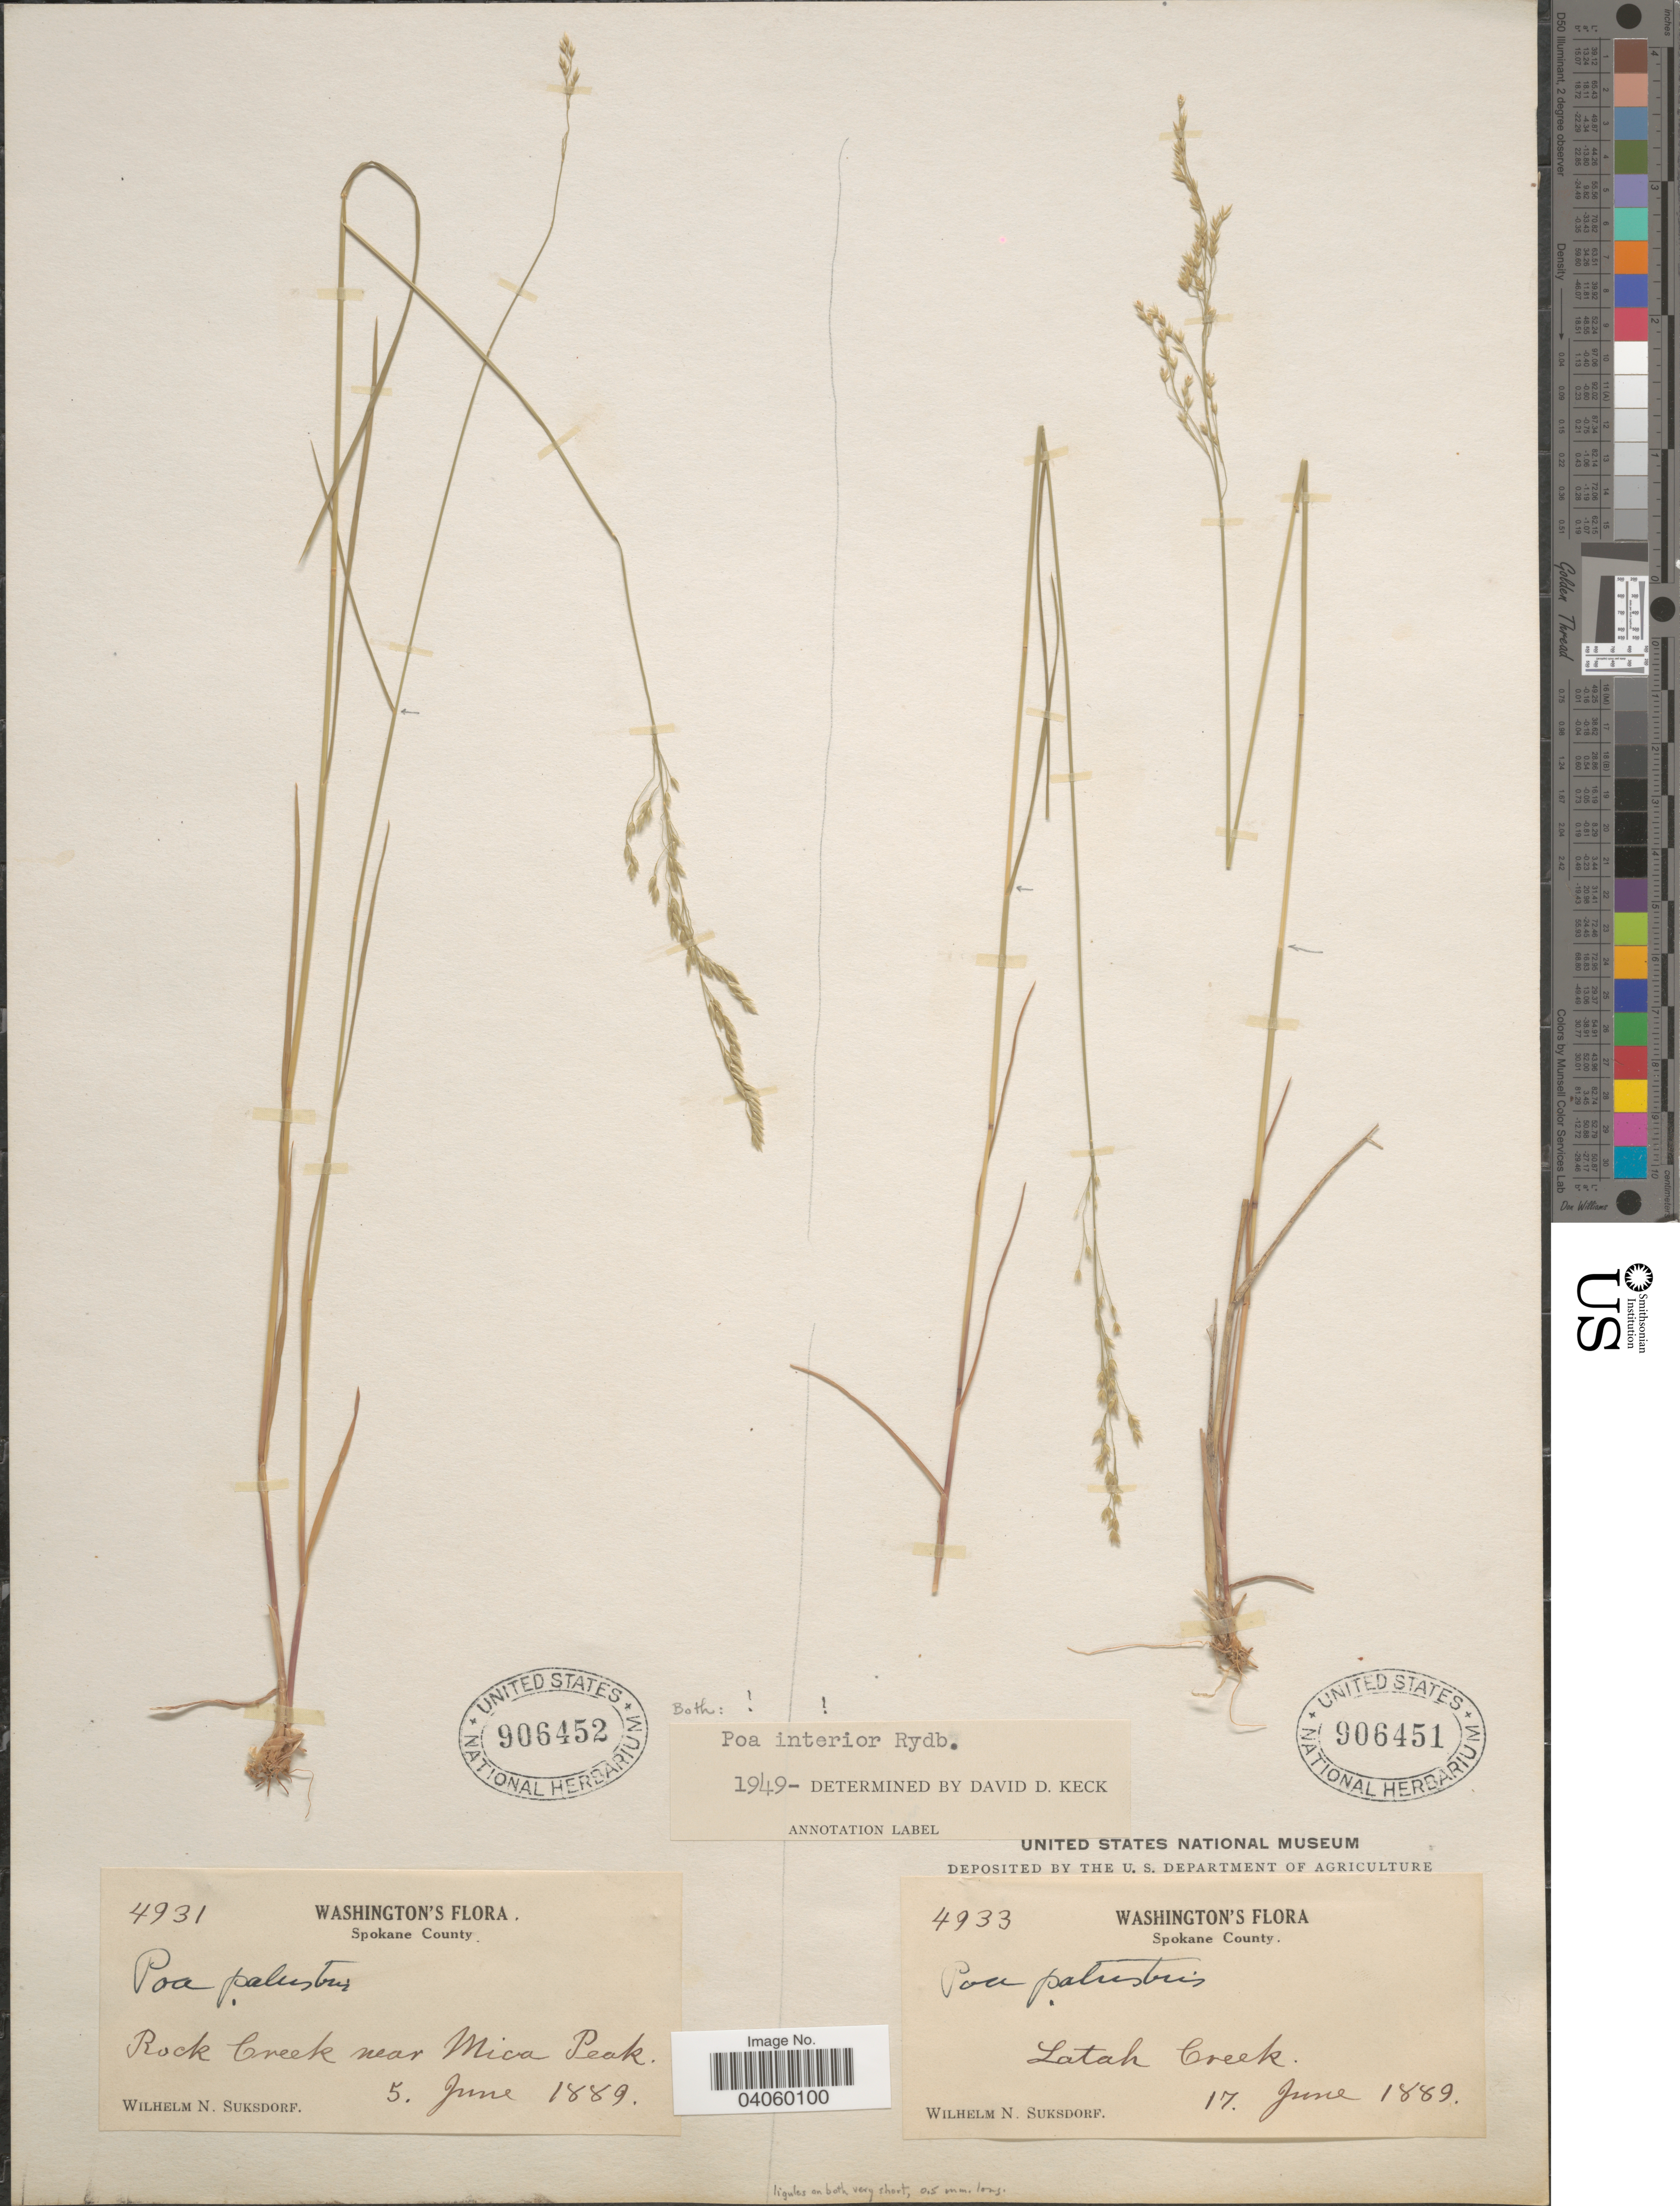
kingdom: Plantae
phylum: Tracheophyta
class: Liliopsida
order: Poales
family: Poaceae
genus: Poa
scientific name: Poa interior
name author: Rydb.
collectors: W. N. Suksdorf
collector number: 4931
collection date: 1889-06-05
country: United States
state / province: Washington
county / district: Spokane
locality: Spokane County. Rock Creek near Mica Peak.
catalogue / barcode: US 906452